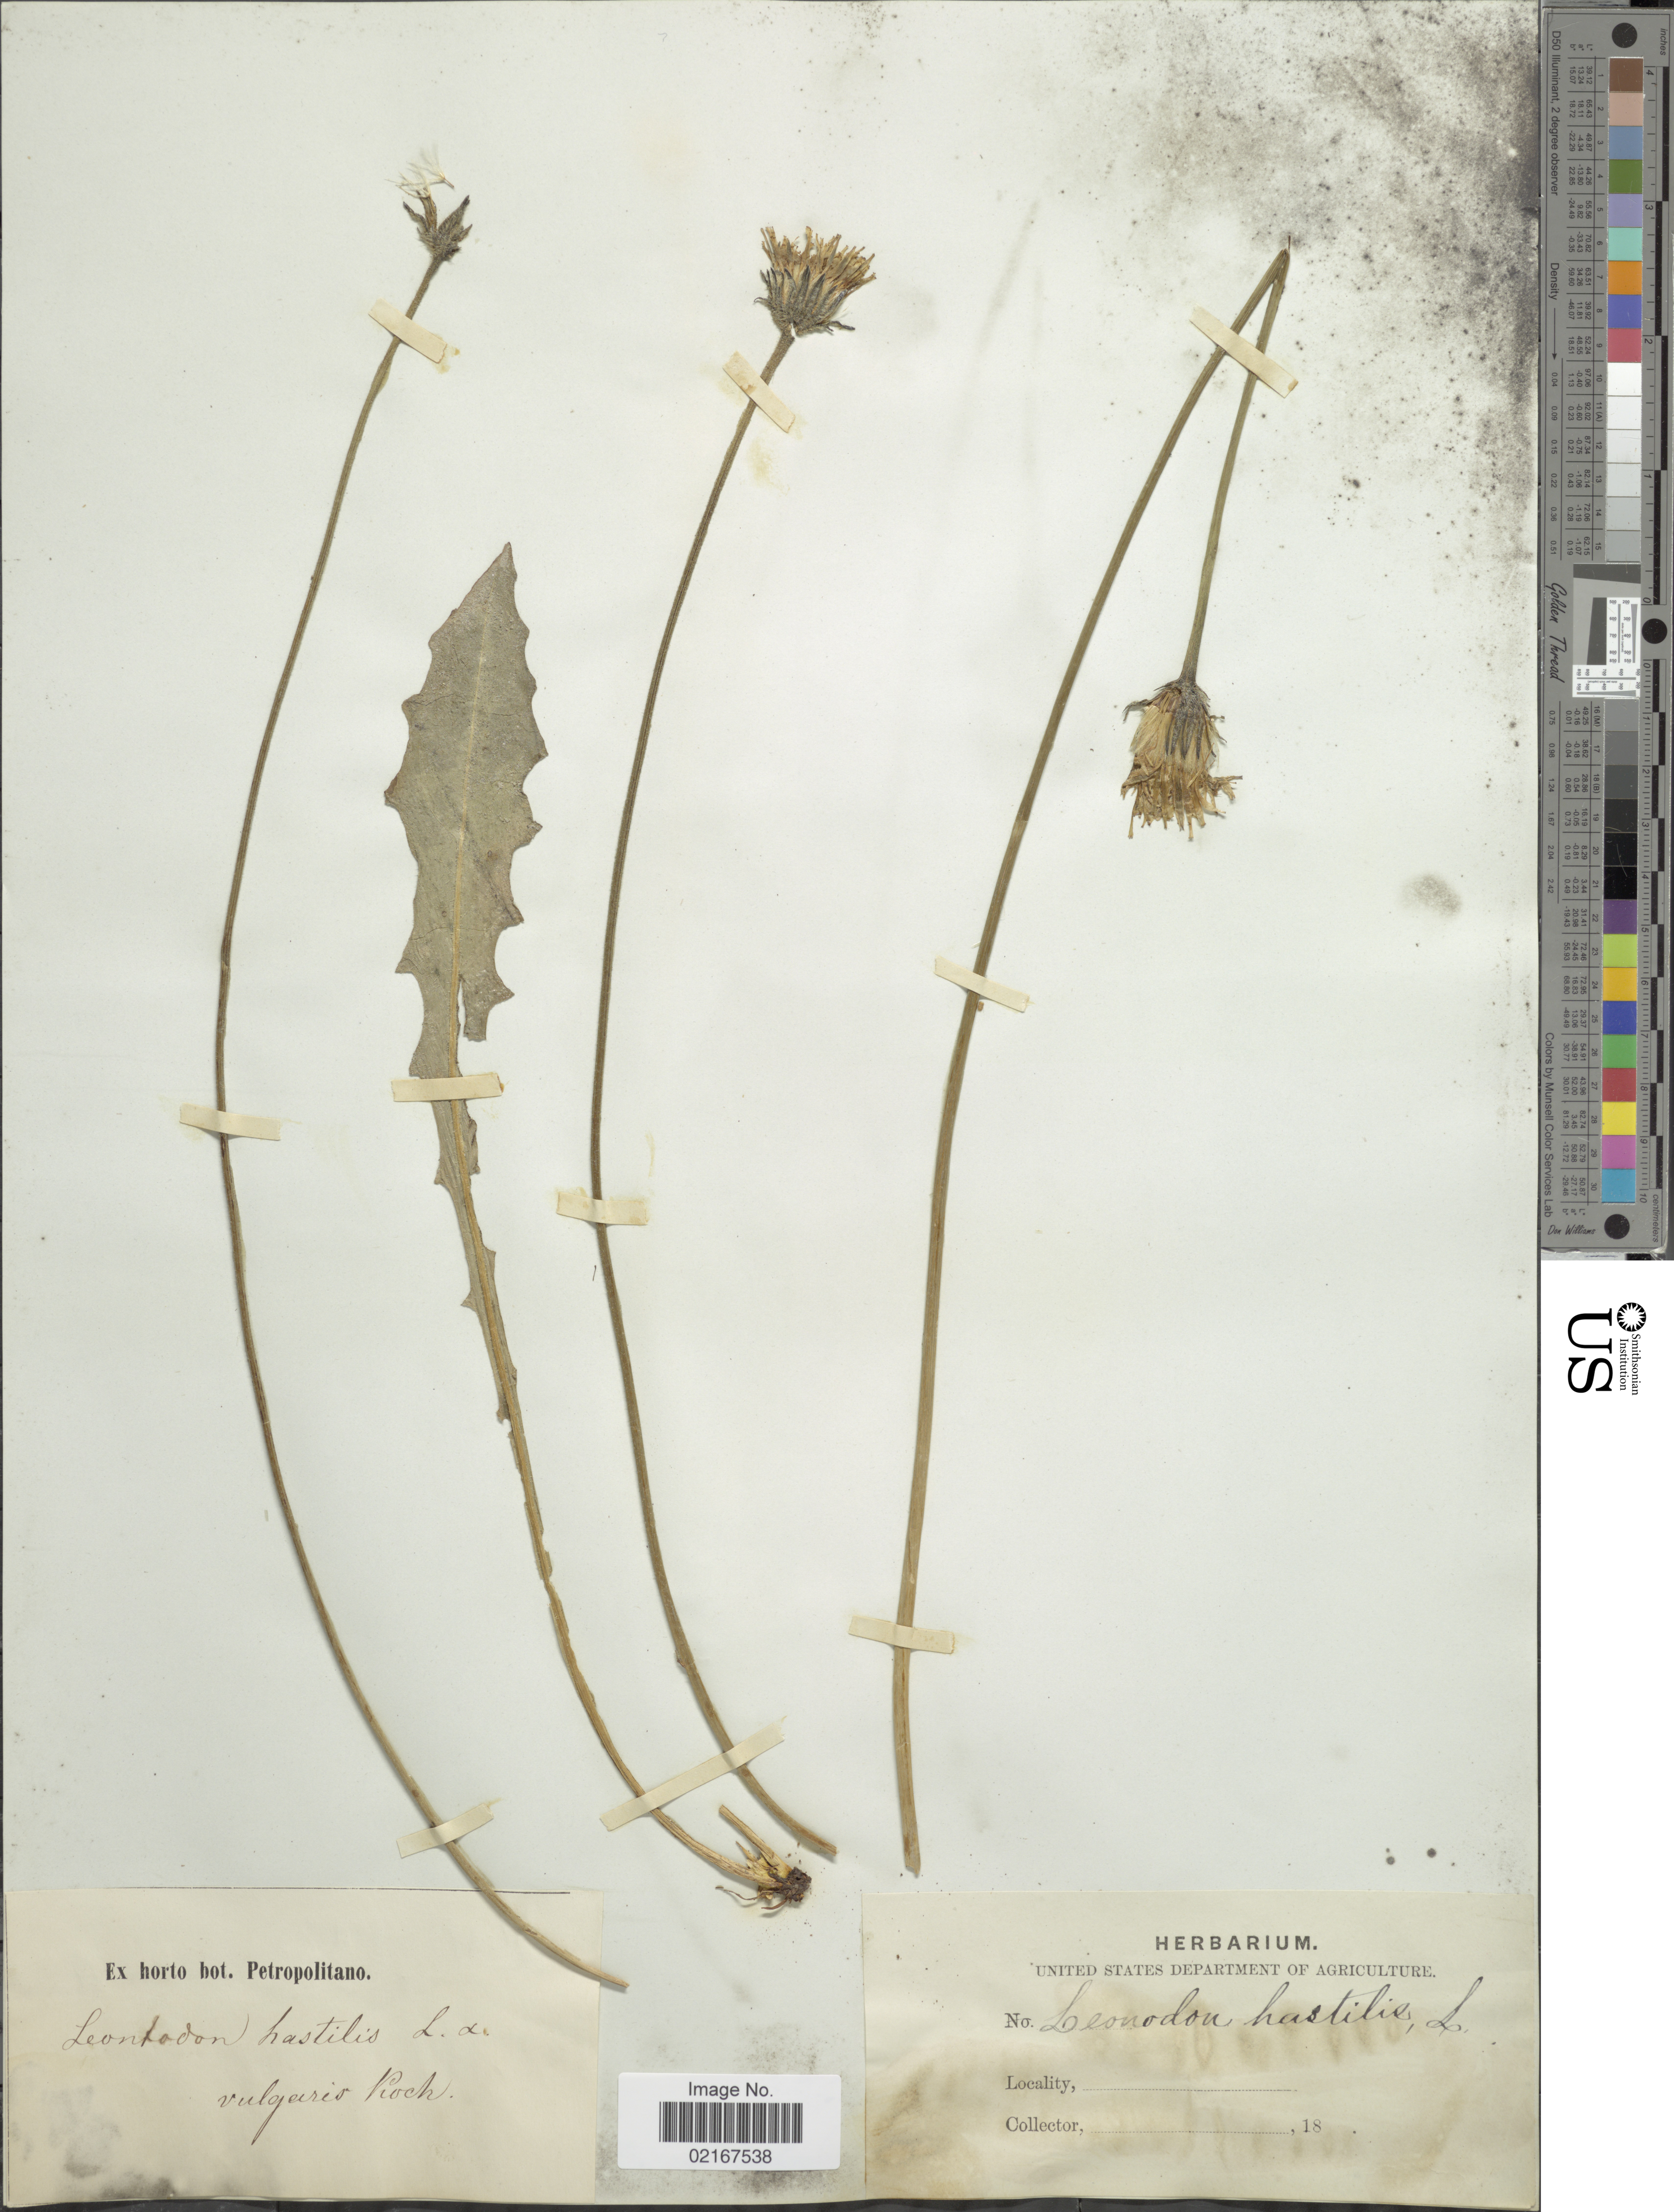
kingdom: Plantae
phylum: Tracheophyta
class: Magnoliopsida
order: Asterales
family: Asteraceae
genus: Leontodon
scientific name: Leontodon hispidus subsp. hastilis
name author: (L.) Pawlowska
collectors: ex Horto Bot. Petropolitano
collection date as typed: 18